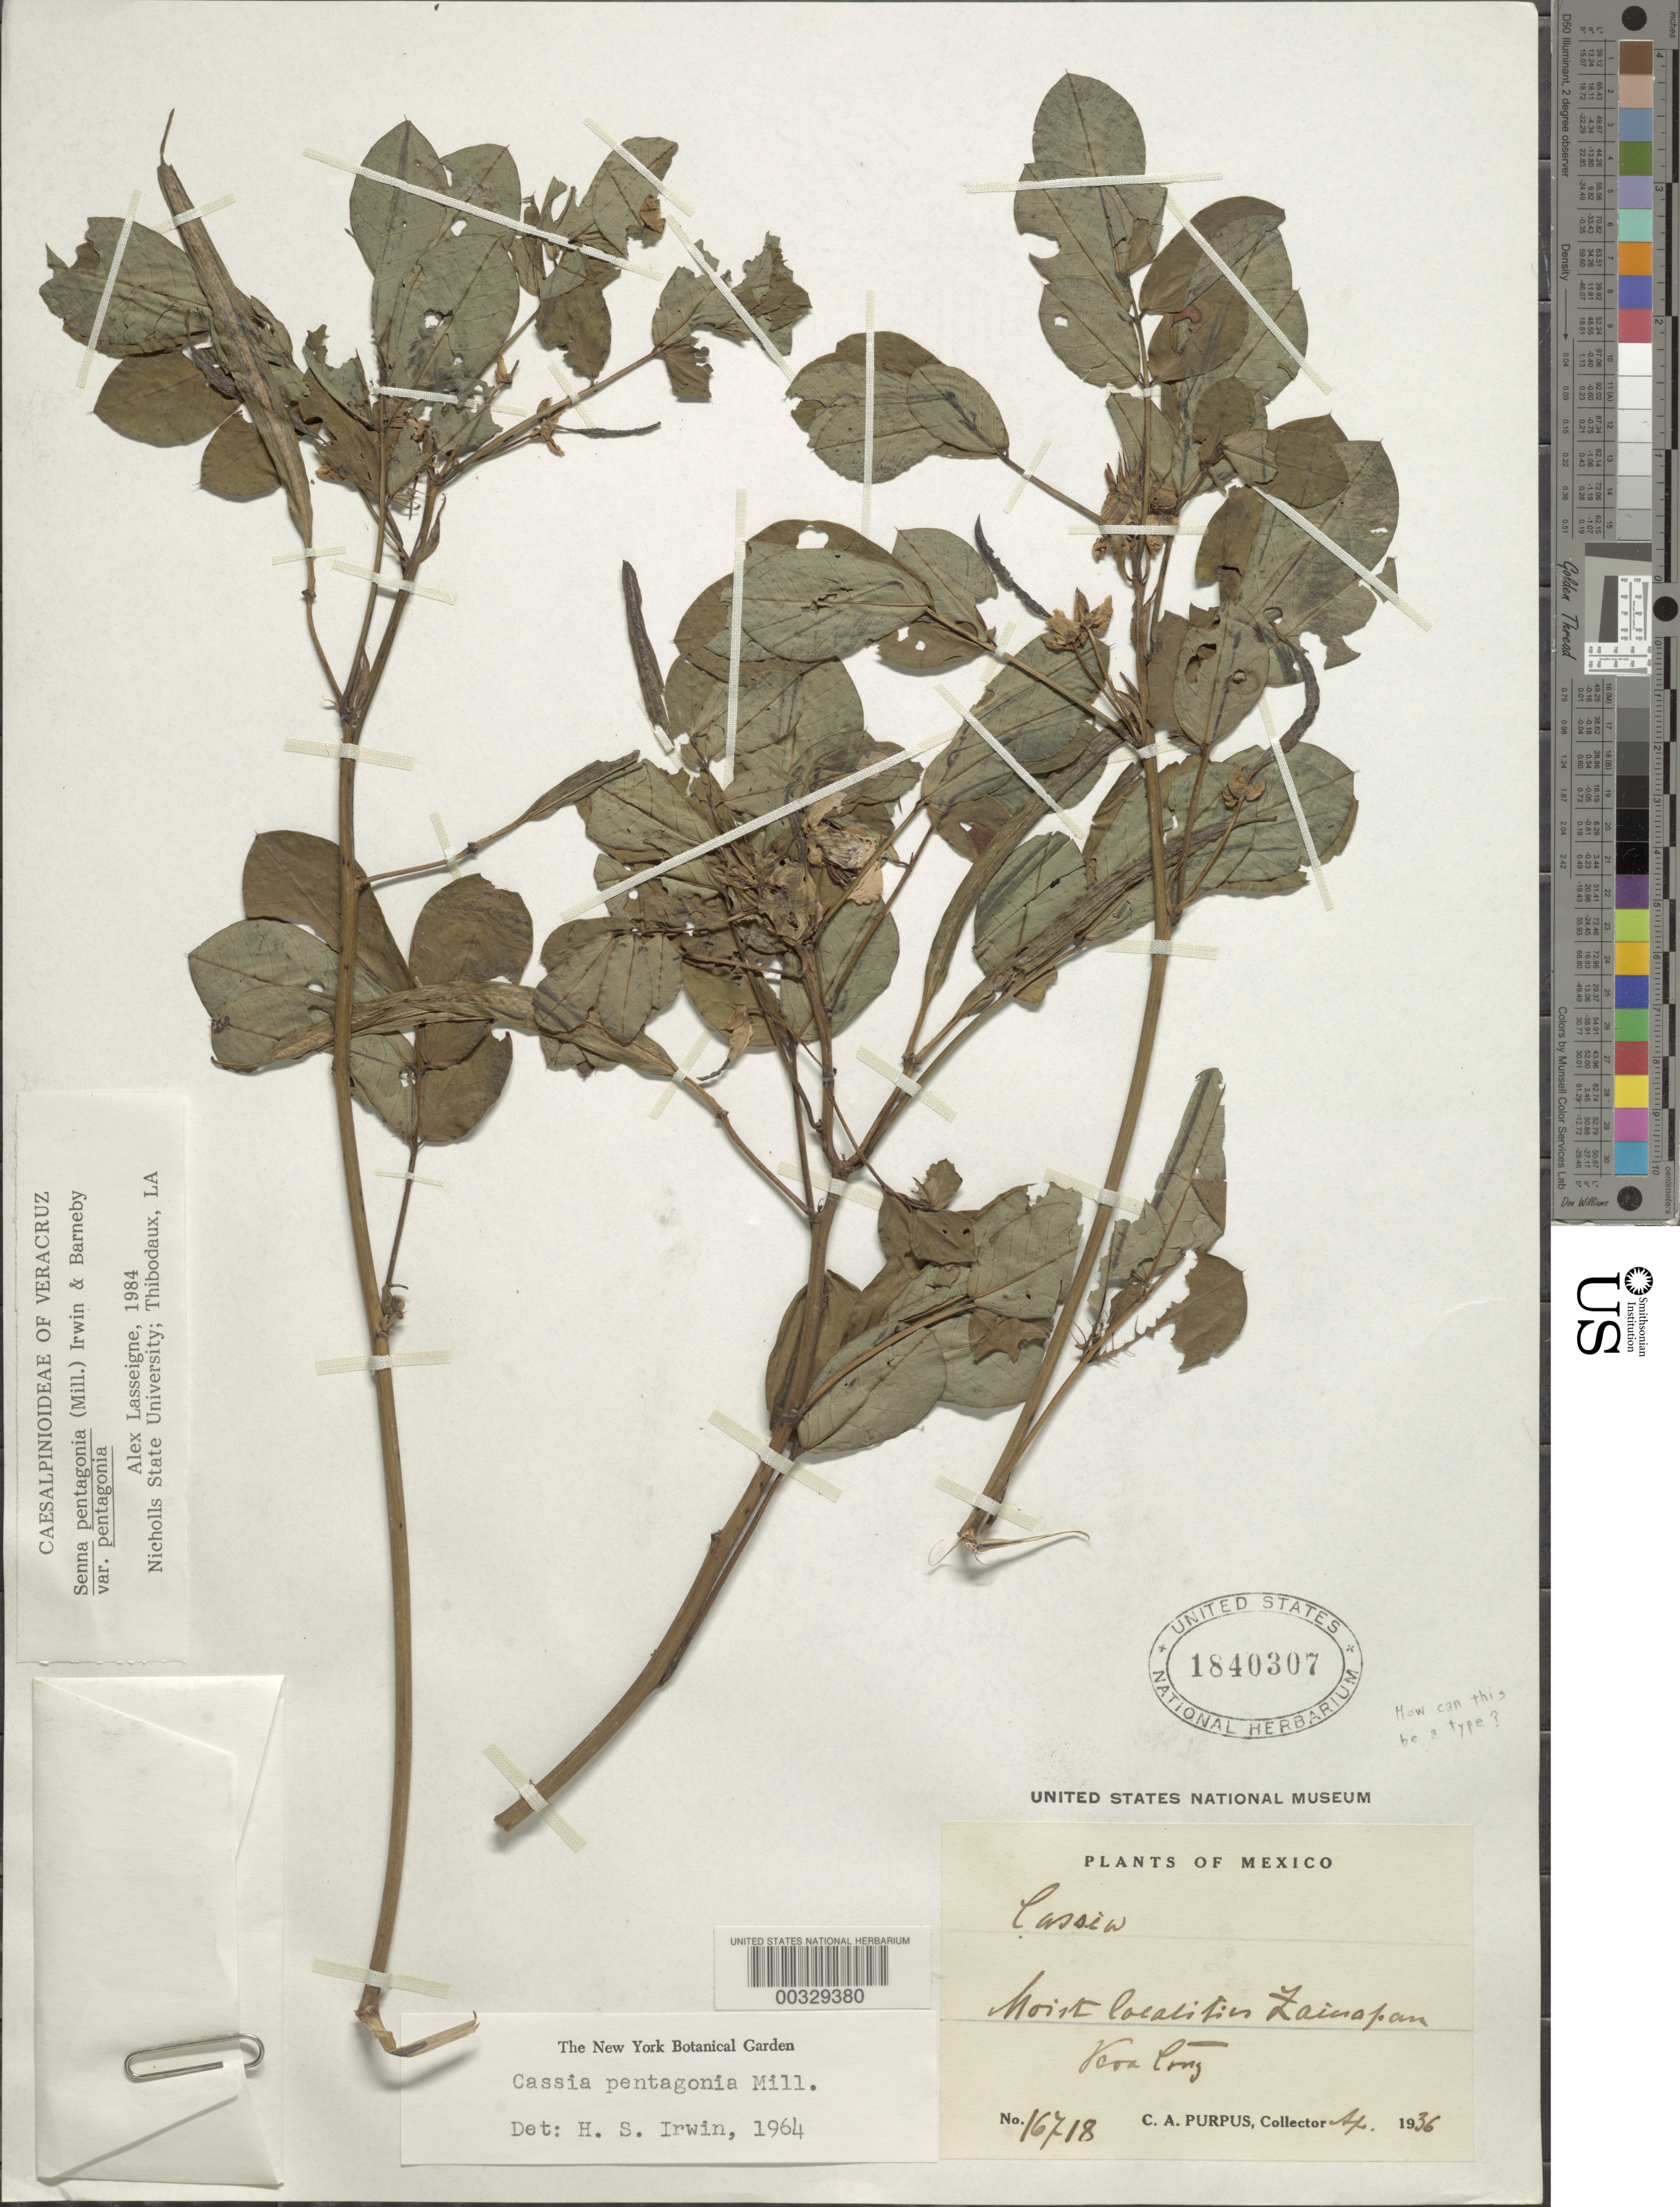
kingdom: Plantae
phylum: Tracheophyta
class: Magnoliopsida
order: Fabales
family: Fabaceae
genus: Senna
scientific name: Senna pentagonia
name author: (Mill.) H.S. Irwin & Barneby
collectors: C. A. Purpus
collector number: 16718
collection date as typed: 21 -- 1936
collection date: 1936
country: Mexico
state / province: Veracruz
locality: Zacuapan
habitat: Moist location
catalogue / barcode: US 1840307